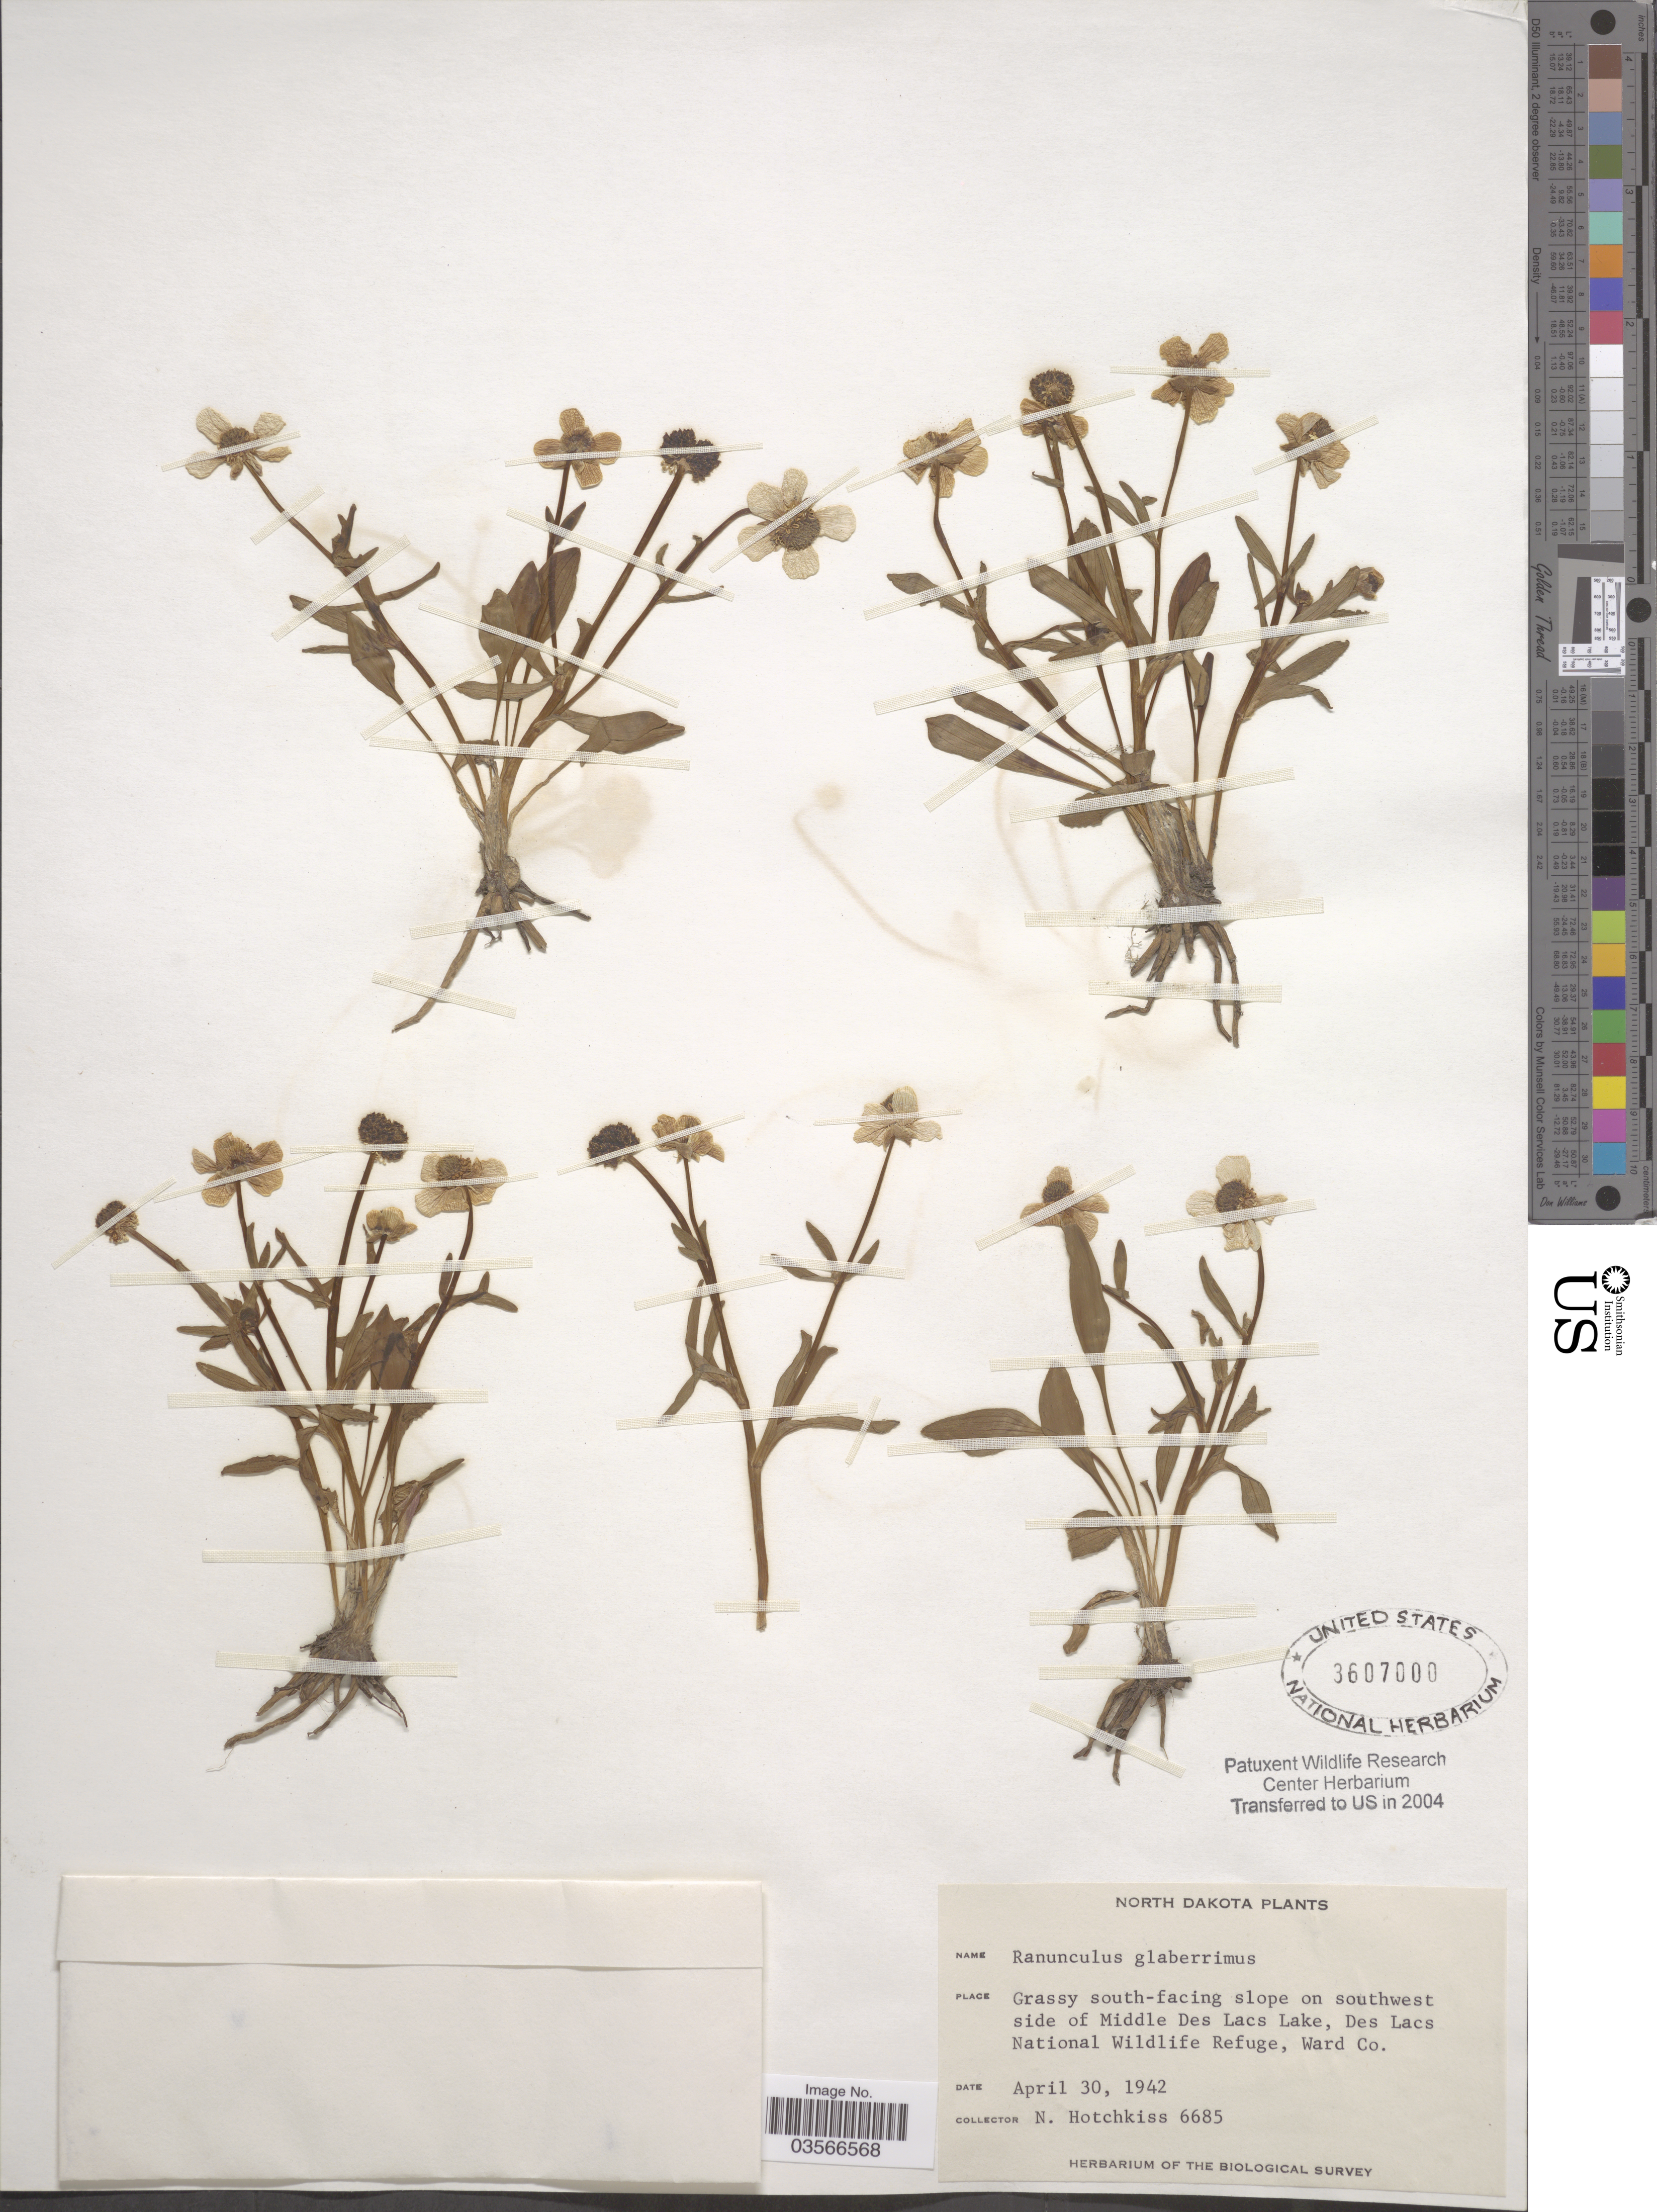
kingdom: Plantae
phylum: Tracheophyta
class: Magnoliopsida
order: Ranunculales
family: Ranunculaceae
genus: Ranunculus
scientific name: Ranunculus glaberrimus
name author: Hook.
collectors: N. Hotchkiss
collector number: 6685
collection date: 1942-04-30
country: United States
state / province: North Dakota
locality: On southwest side of Middle Des Lacs Lake, Des Lacs National Wildlife Refuge, Ward Co.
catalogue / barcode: US 3607000